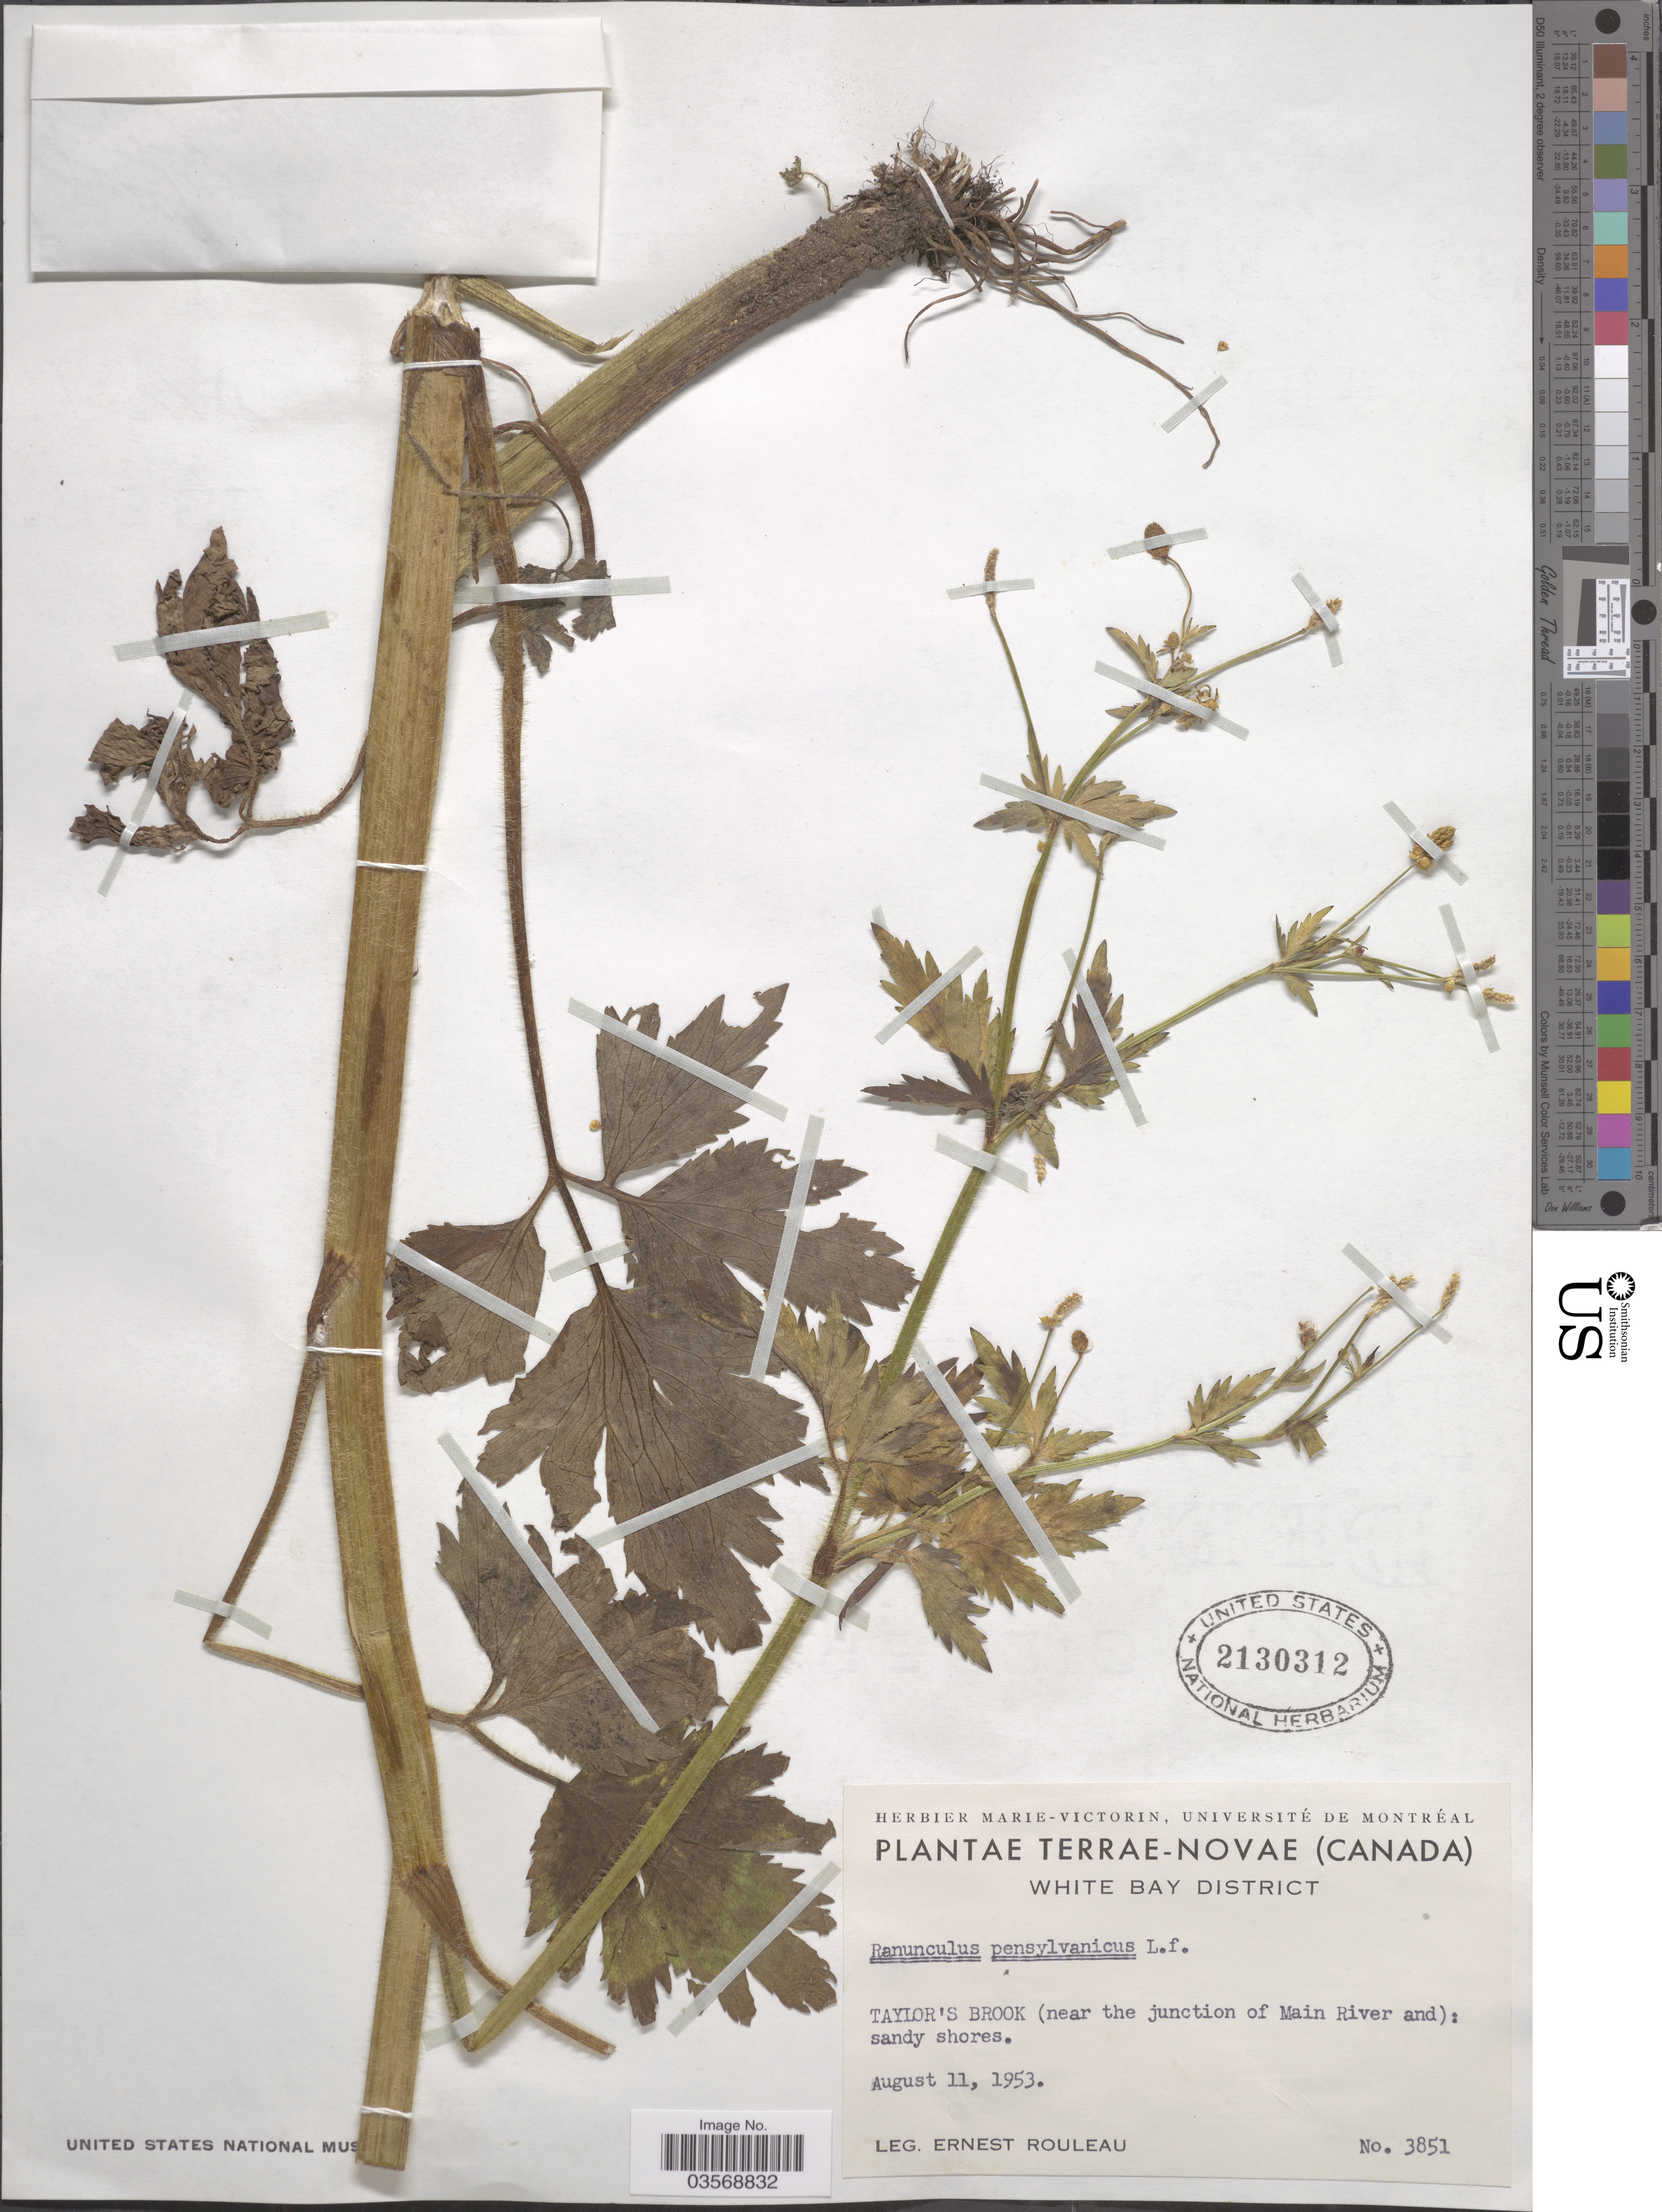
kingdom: Plantae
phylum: Tracheophyta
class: Magnoliopsida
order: Ranunculales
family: Ranunculaceae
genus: Ranunculus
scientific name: Ranunculus pensylvanicus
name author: L. f.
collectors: E. Rouleau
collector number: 3851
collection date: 1953-08-11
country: Canada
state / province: Newfoundland and Labrador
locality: Terrae-Novae. White Bay District. Taylor's Brook (near the junction of Main River and): sandy shores.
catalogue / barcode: US 2130312